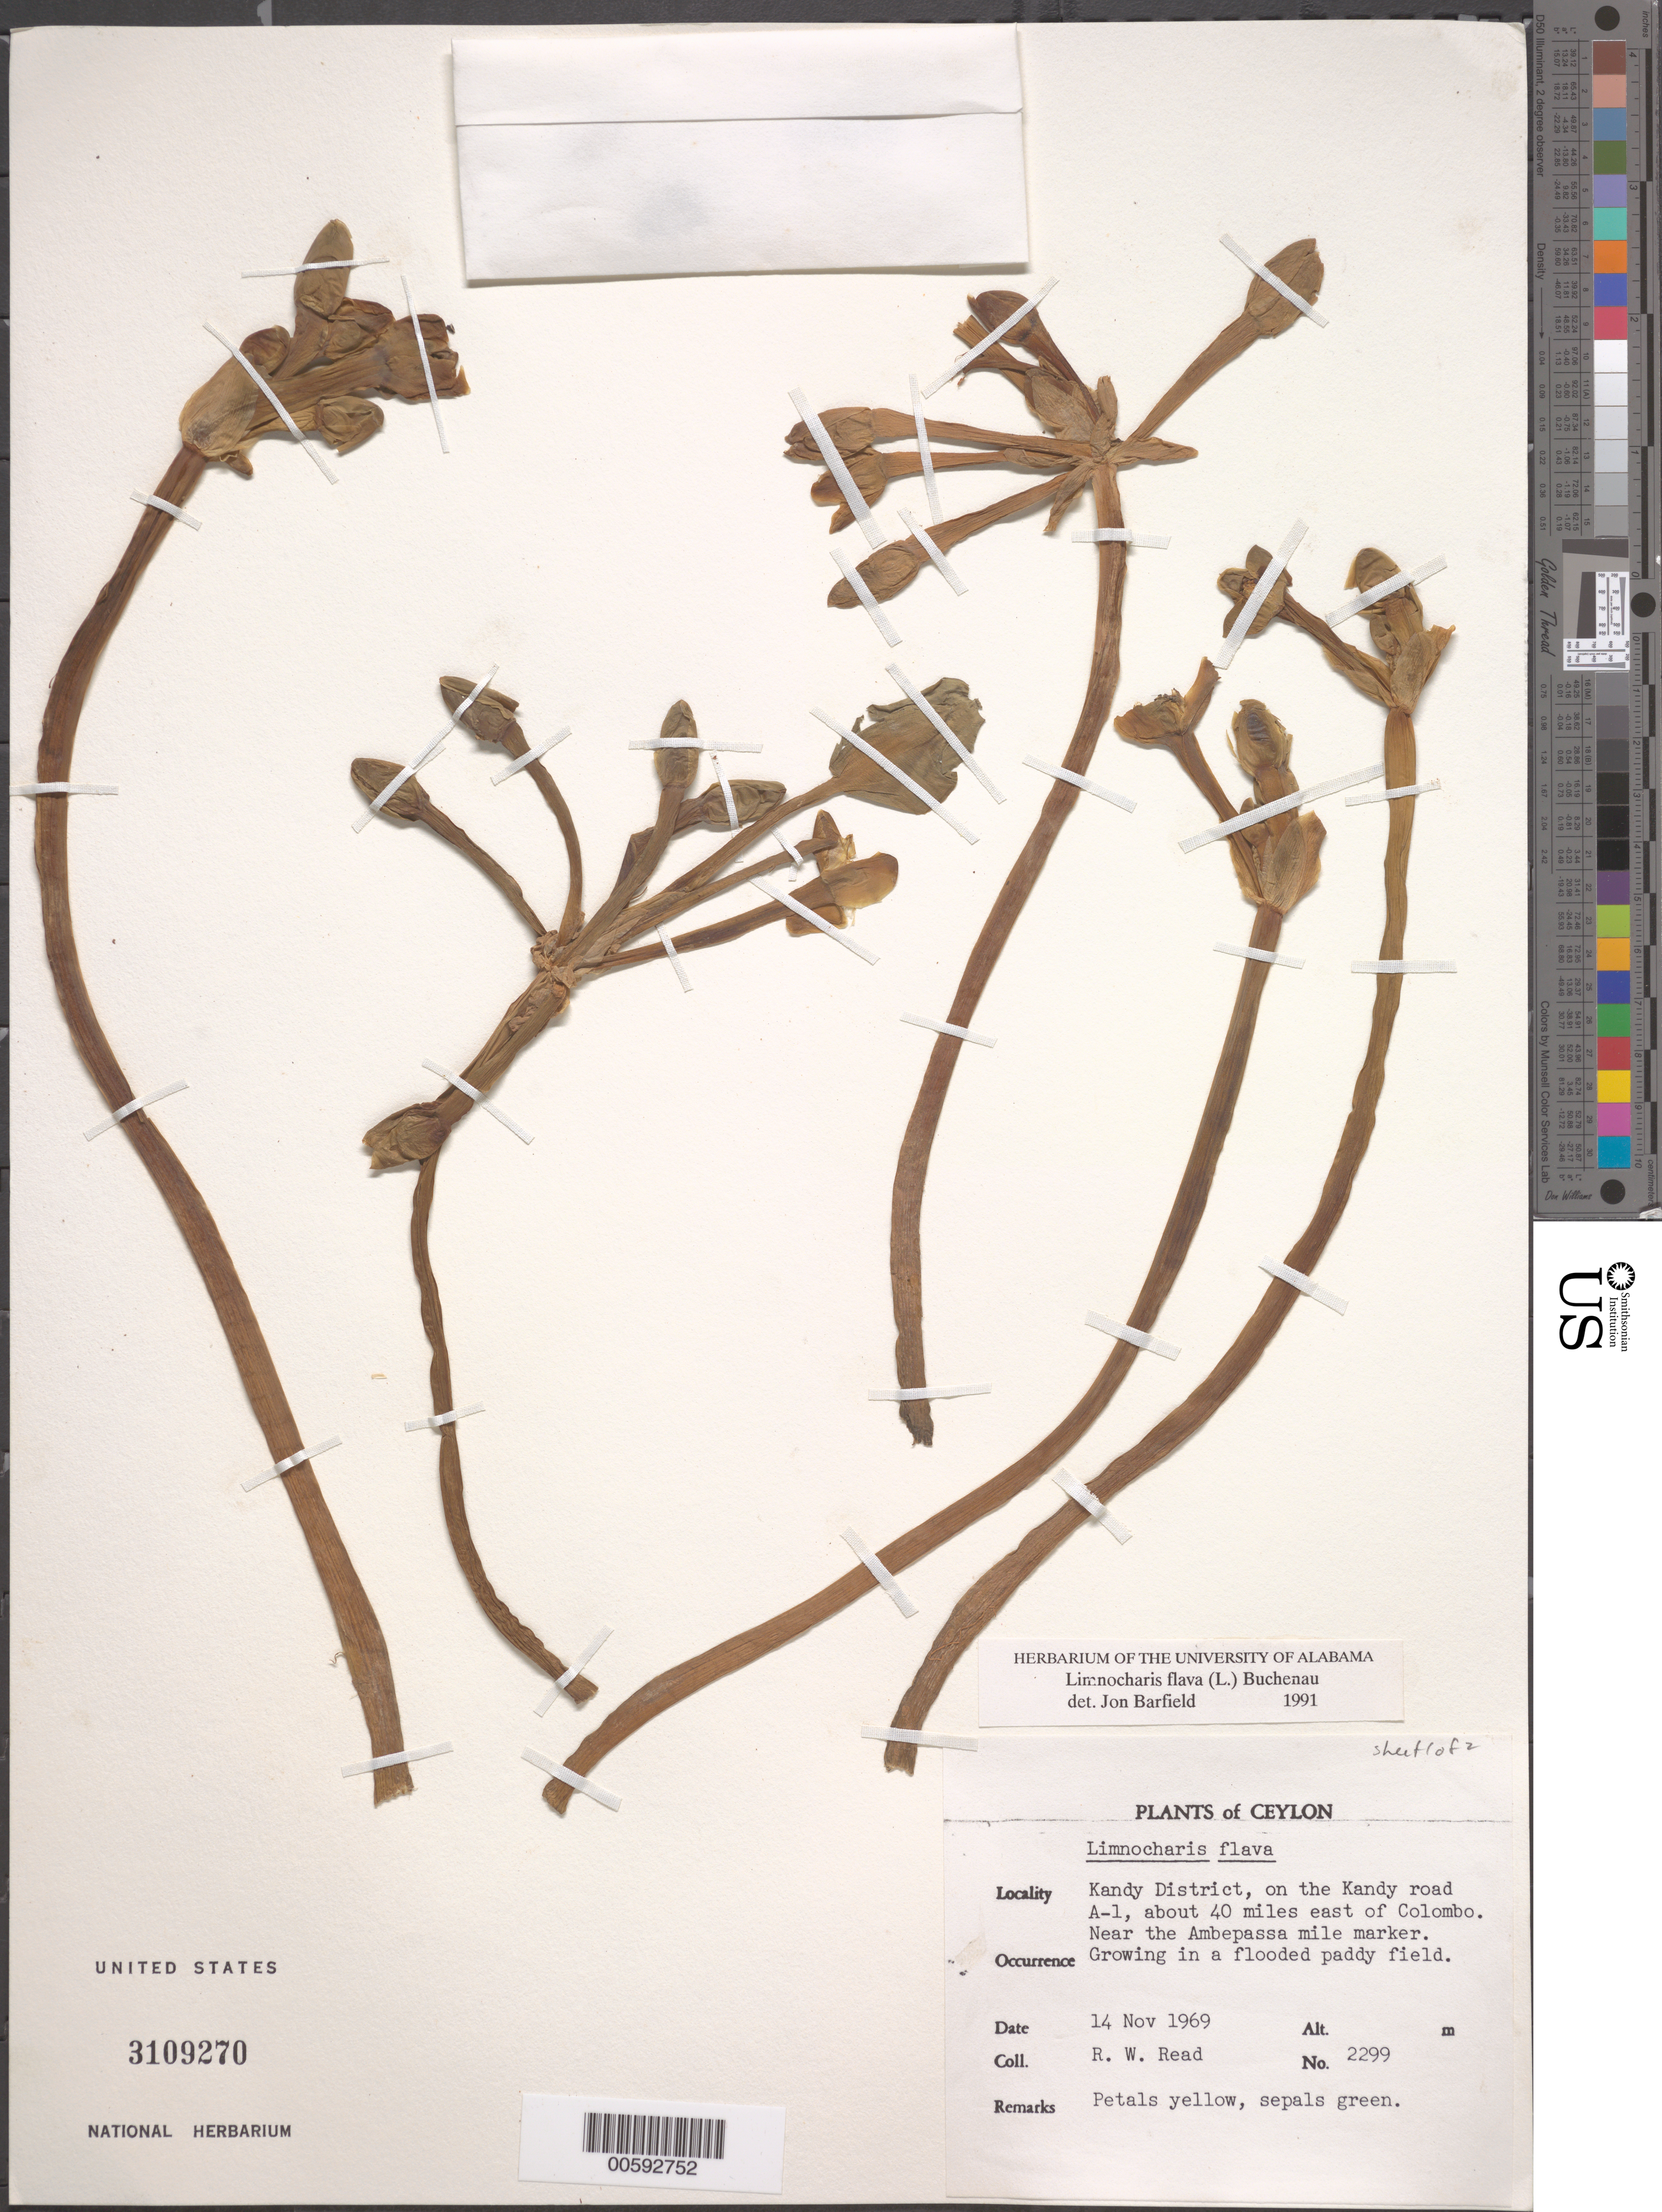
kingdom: Plantae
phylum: Tracheophyta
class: Liliopsida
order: Alismatales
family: Alismataceae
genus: Limnocharis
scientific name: Limnocharis flava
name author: (L.) Buchenau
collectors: R. W. Read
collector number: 2299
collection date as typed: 14 Nov 1969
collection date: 1969-11-14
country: Sri Lanka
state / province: Central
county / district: Kandy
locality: E of Colombo, near the Ambepassa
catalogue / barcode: US 3109270